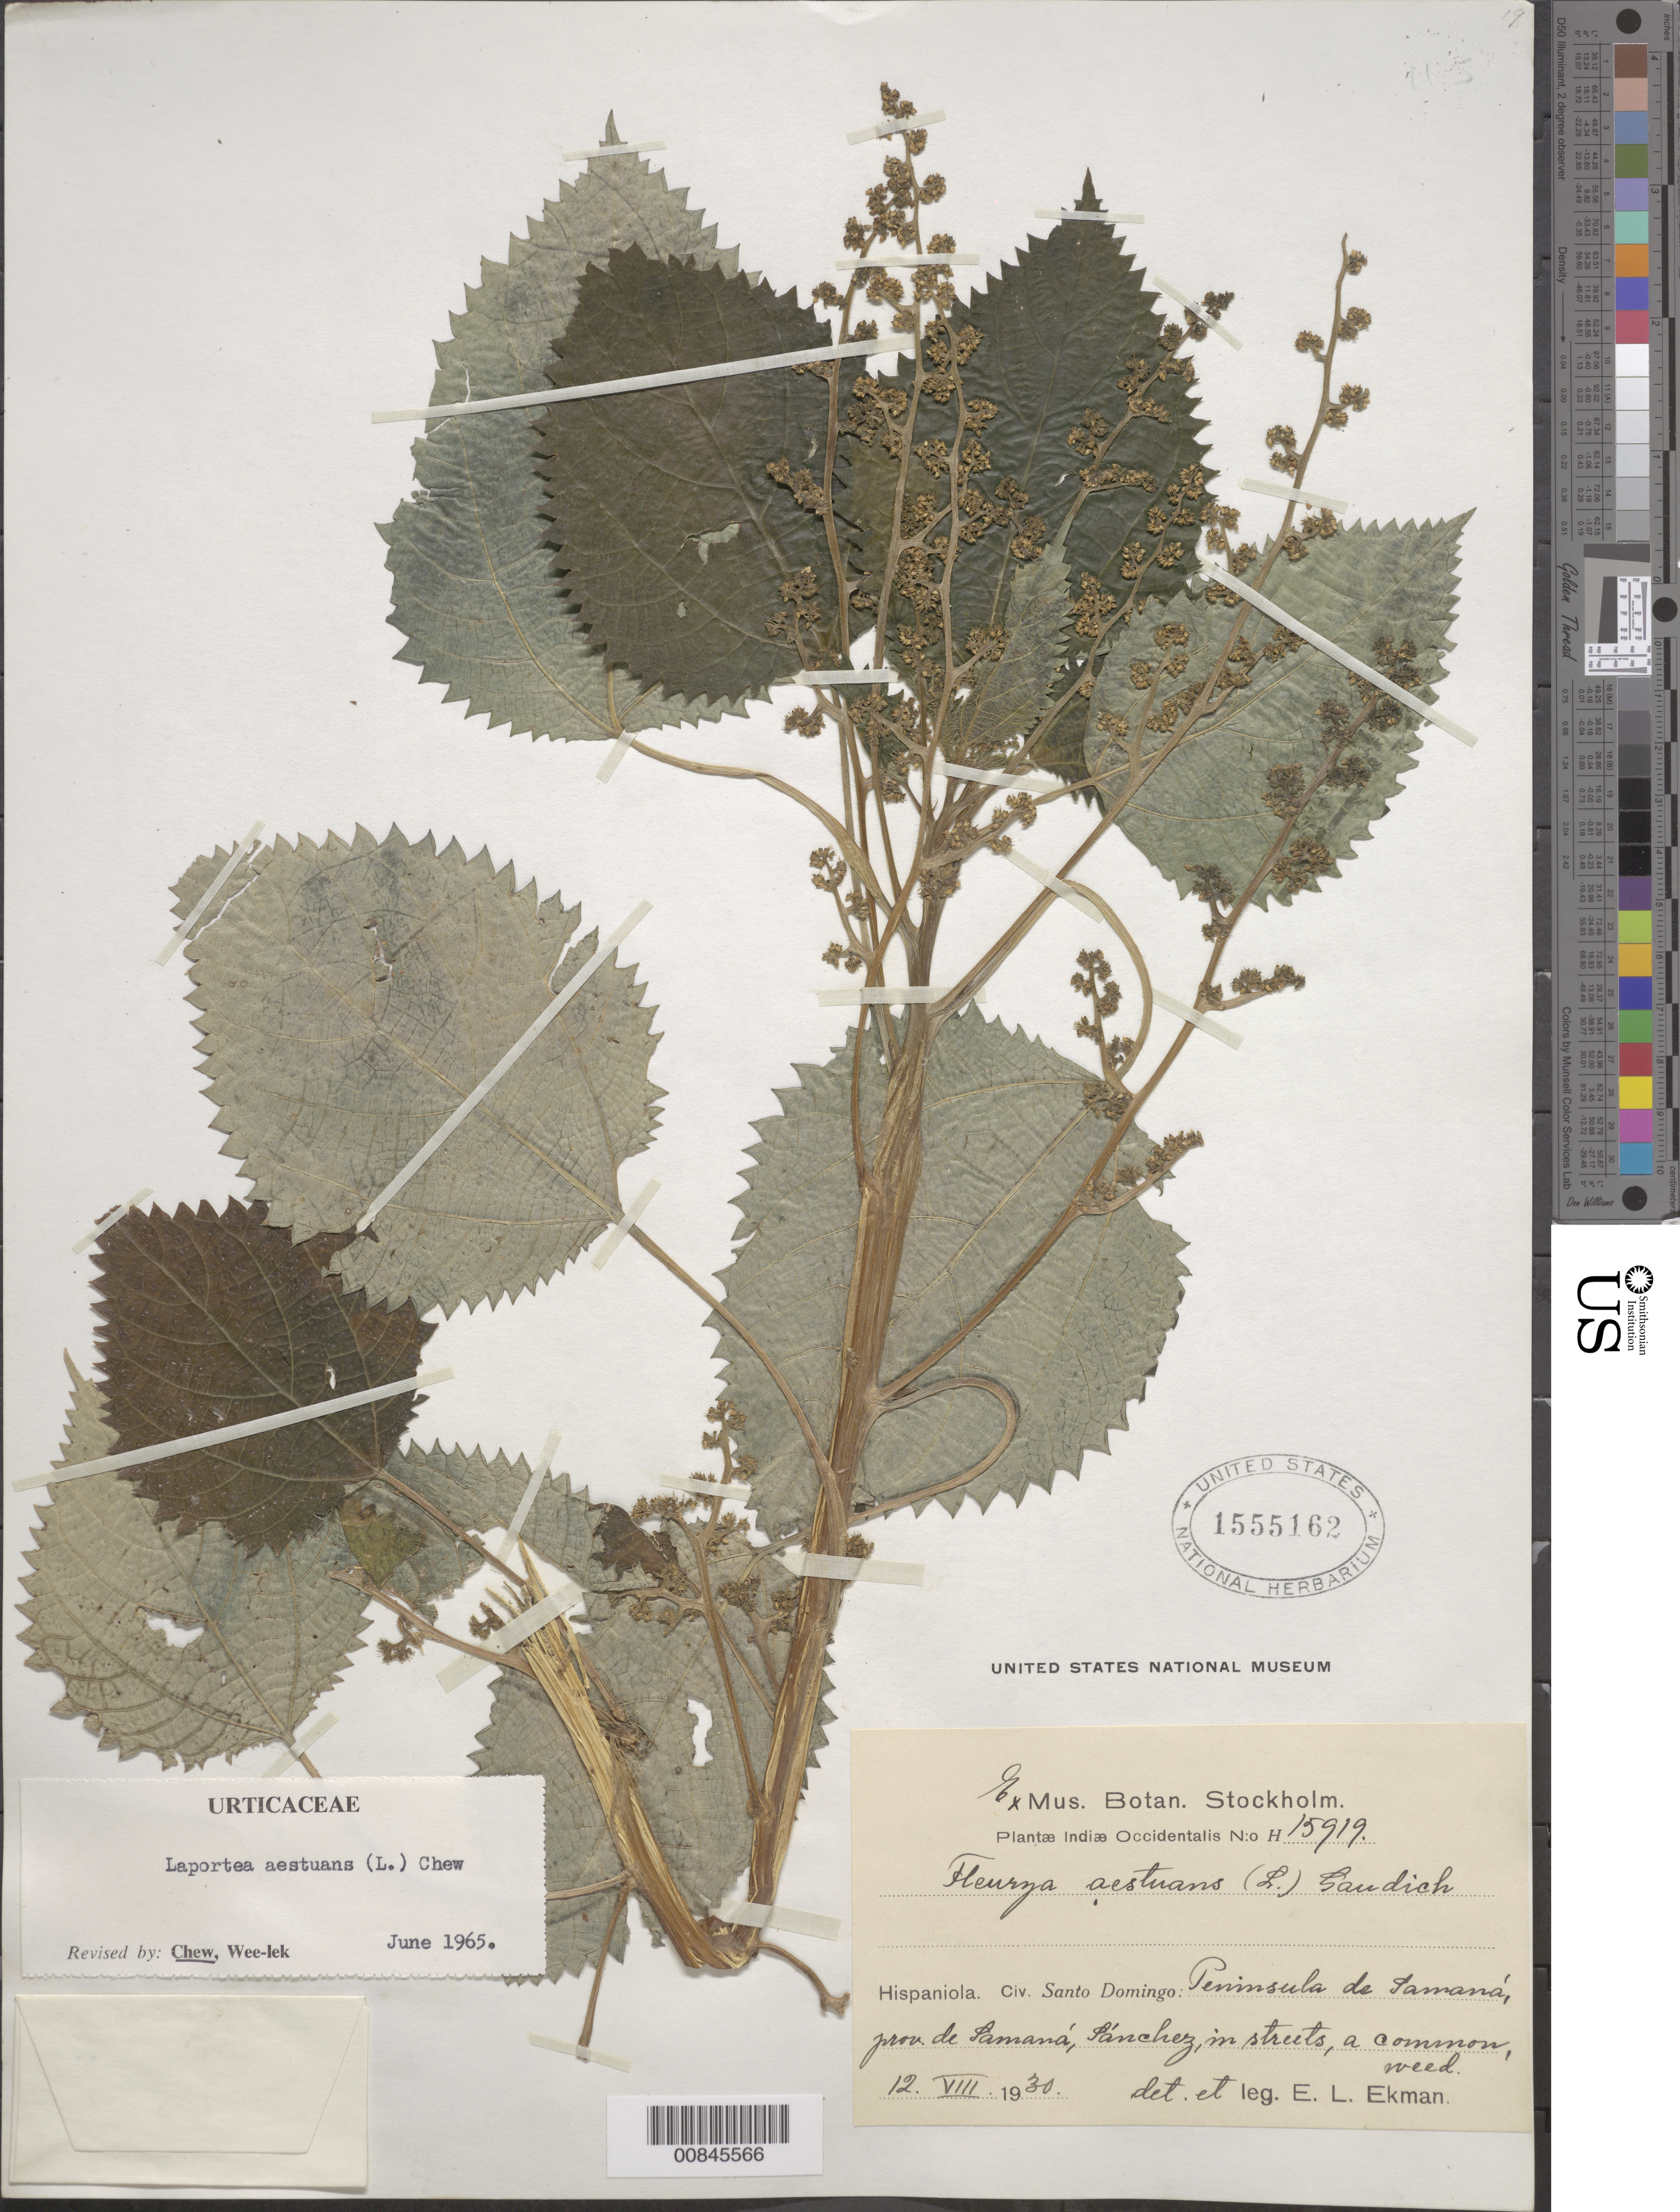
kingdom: Plantae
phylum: Tracheophyta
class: Magnoliopsida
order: Rosales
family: Urticaceae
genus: Laportea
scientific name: Laportea aestuans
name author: (L.) Chew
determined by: Chew, Wee-Lek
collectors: E. L. Ekman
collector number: H 15919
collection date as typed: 12 Aug 1930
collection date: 1930-08-12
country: Dominican Republic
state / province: Samana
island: Hispaniola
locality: Península de Samaná, Sánchez, in streets.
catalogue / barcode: US 1555162